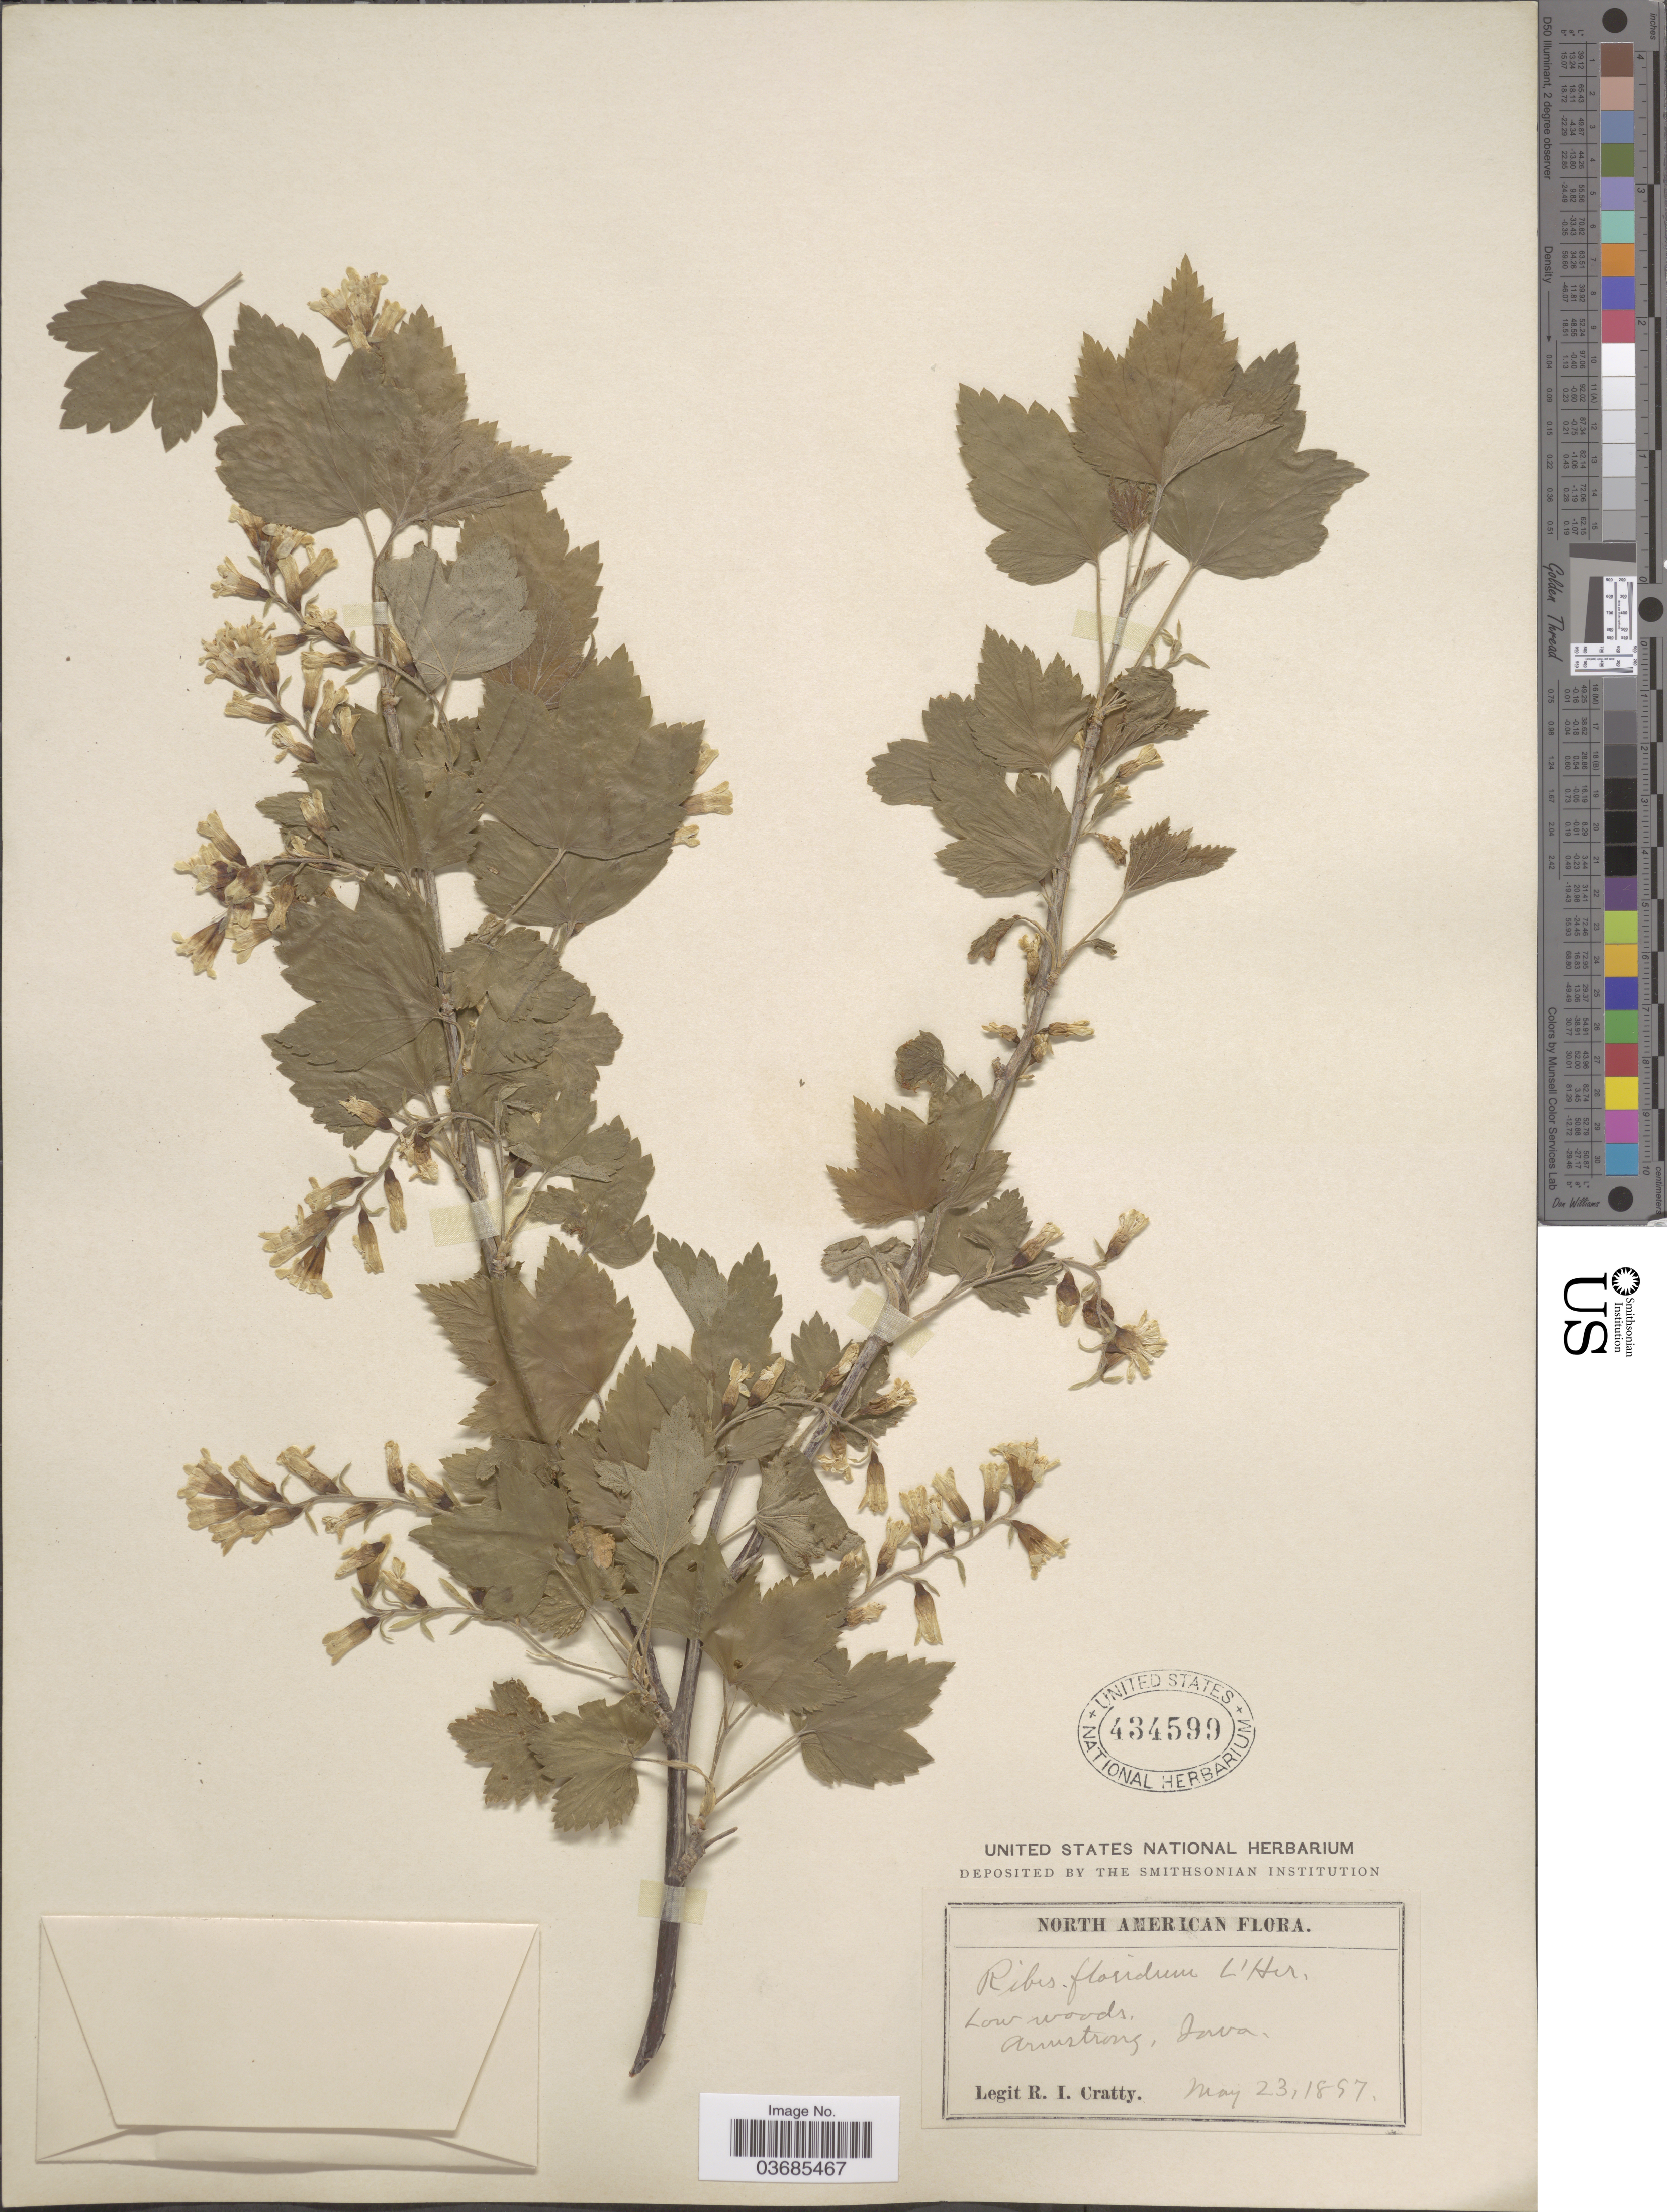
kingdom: Plantae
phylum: Tracheophyta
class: Magnoliopsida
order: Saxifragales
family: Grossulariaceae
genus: Ribes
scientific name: Ribes americanum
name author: Mill.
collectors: R. Cratty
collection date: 1857-05-23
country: United States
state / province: Iowa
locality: Low woods, Armstrong.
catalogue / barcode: US 434599